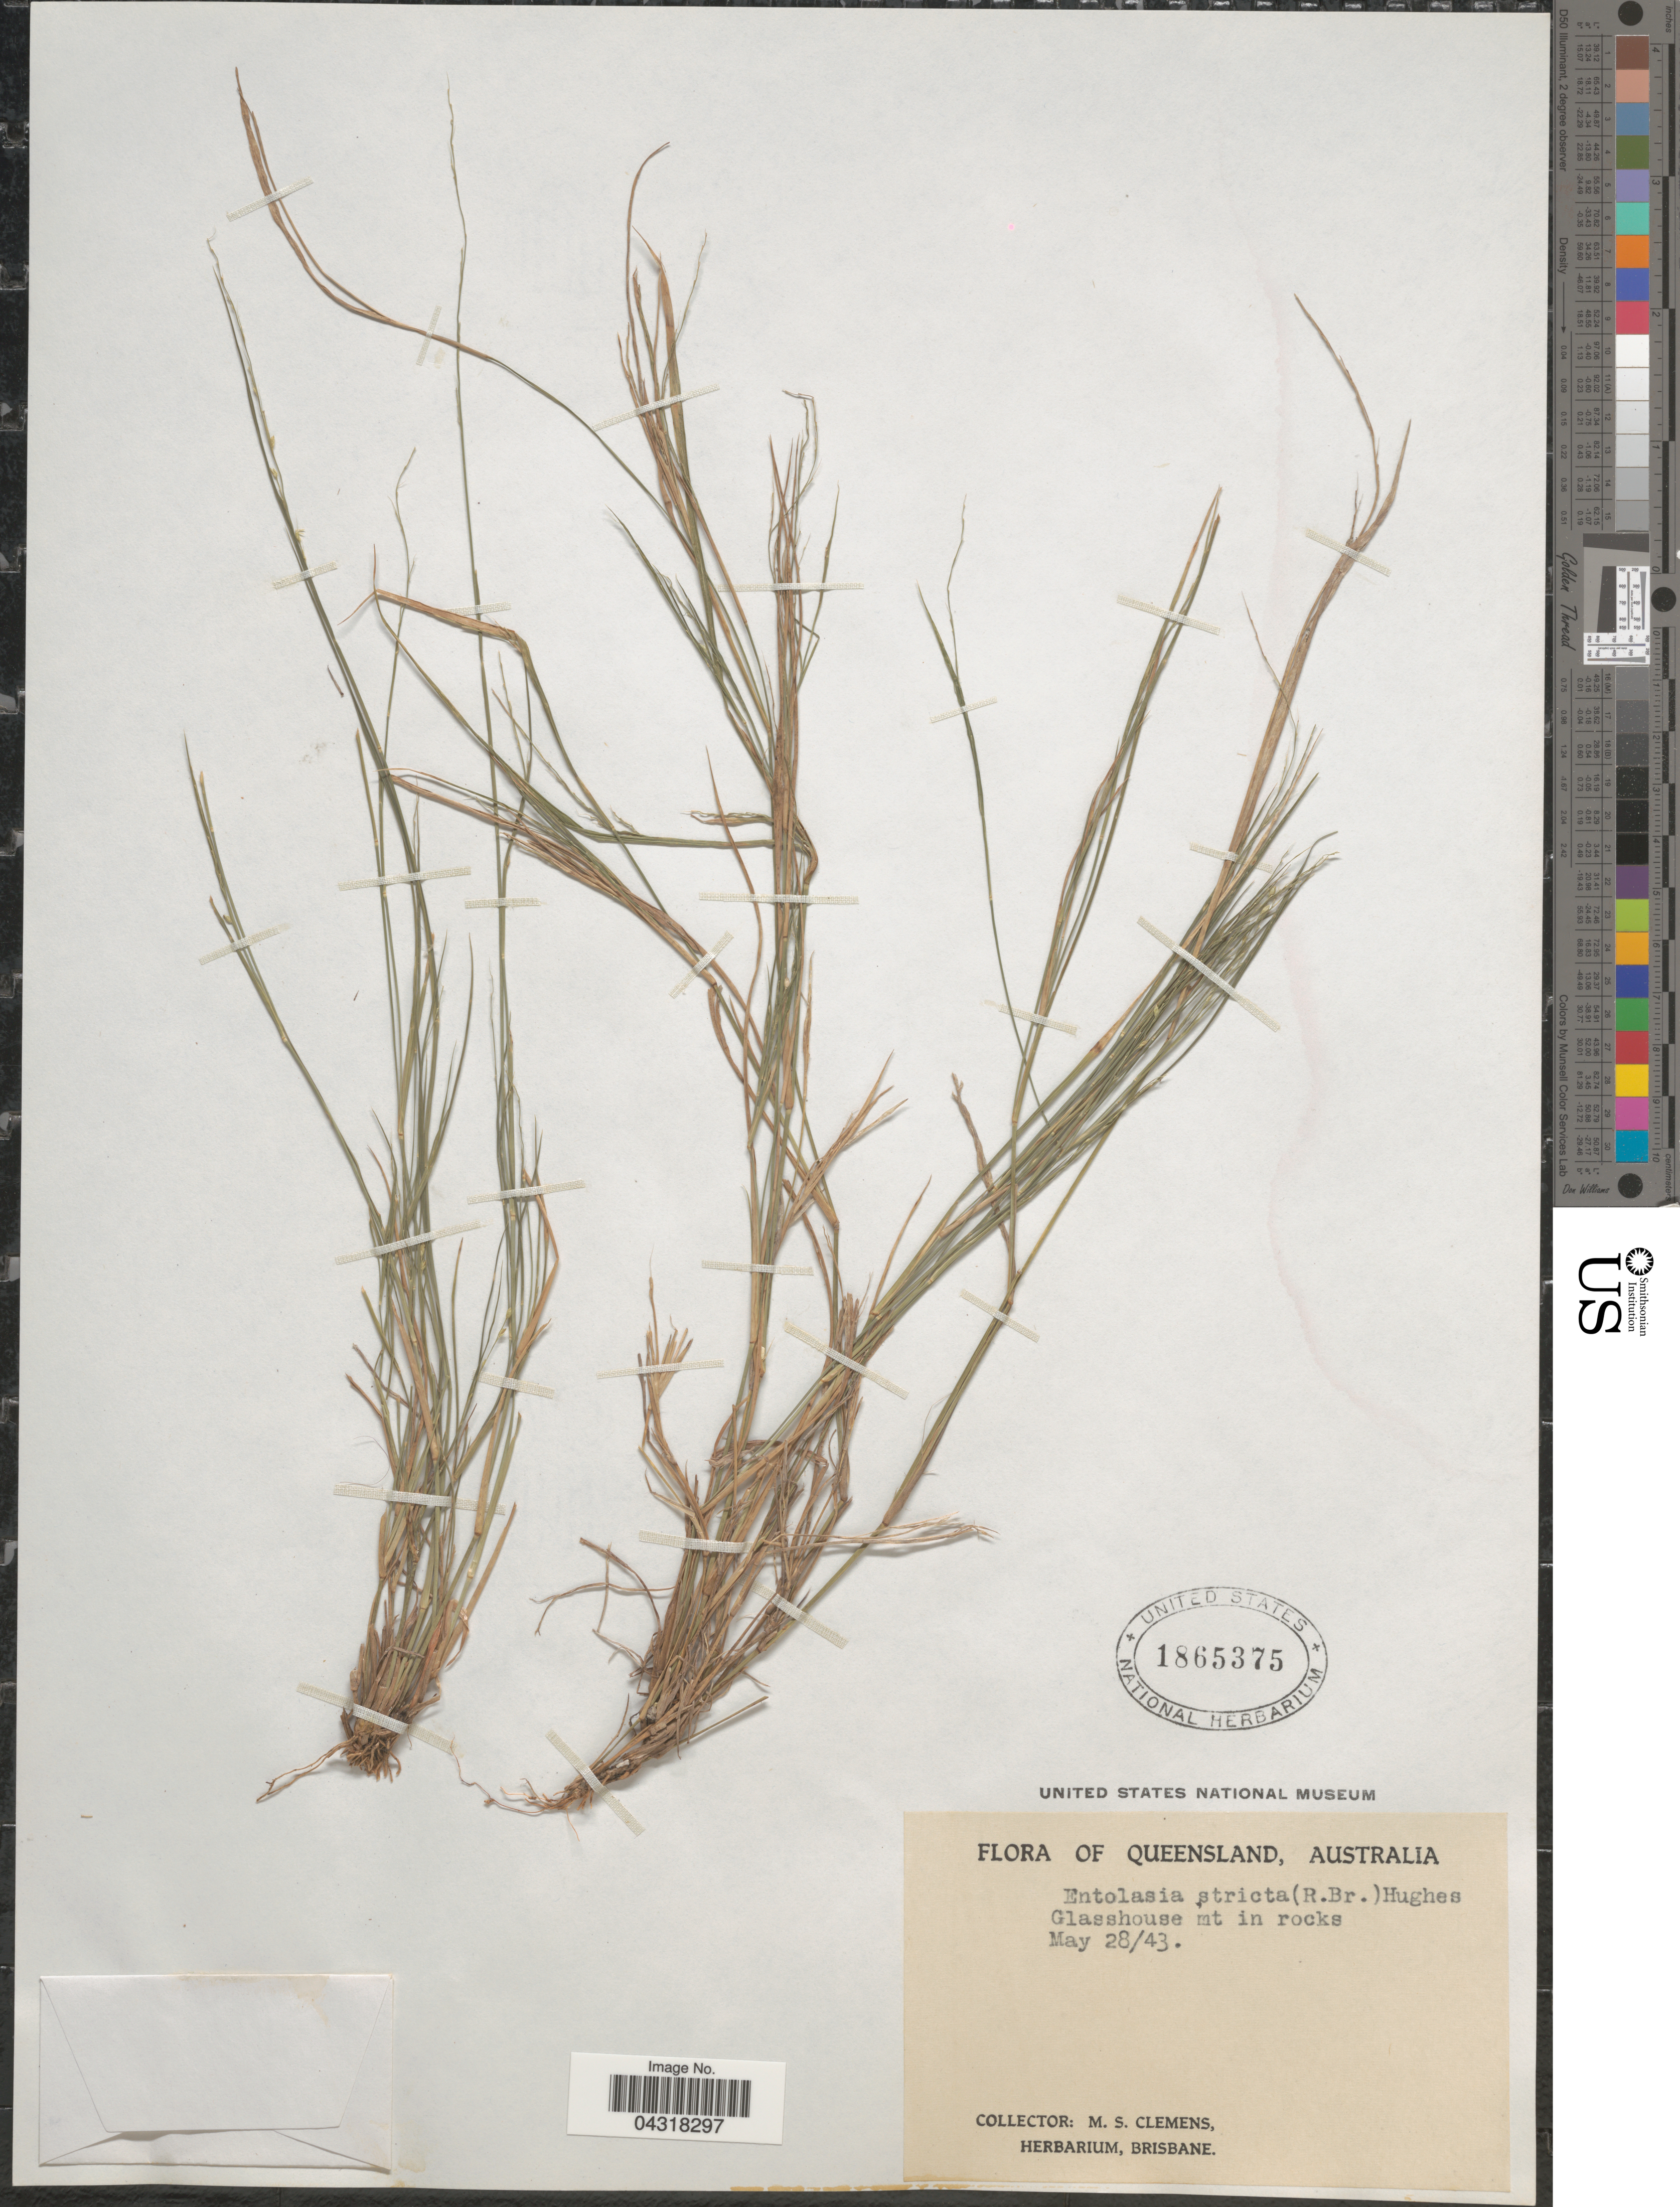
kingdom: Plantae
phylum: Tracheophyta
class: Liliopsida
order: Poales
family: Poaceae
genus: Entolasia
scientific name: Entolasia stricta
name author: (R. Br.) C.E. Hughes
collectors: M. S. Clemens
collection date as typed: Transcribed d/m/y: 28/5/43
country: Australia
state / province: Queensland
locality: Glasshouse mt in rocks.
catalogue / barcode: US 1865375